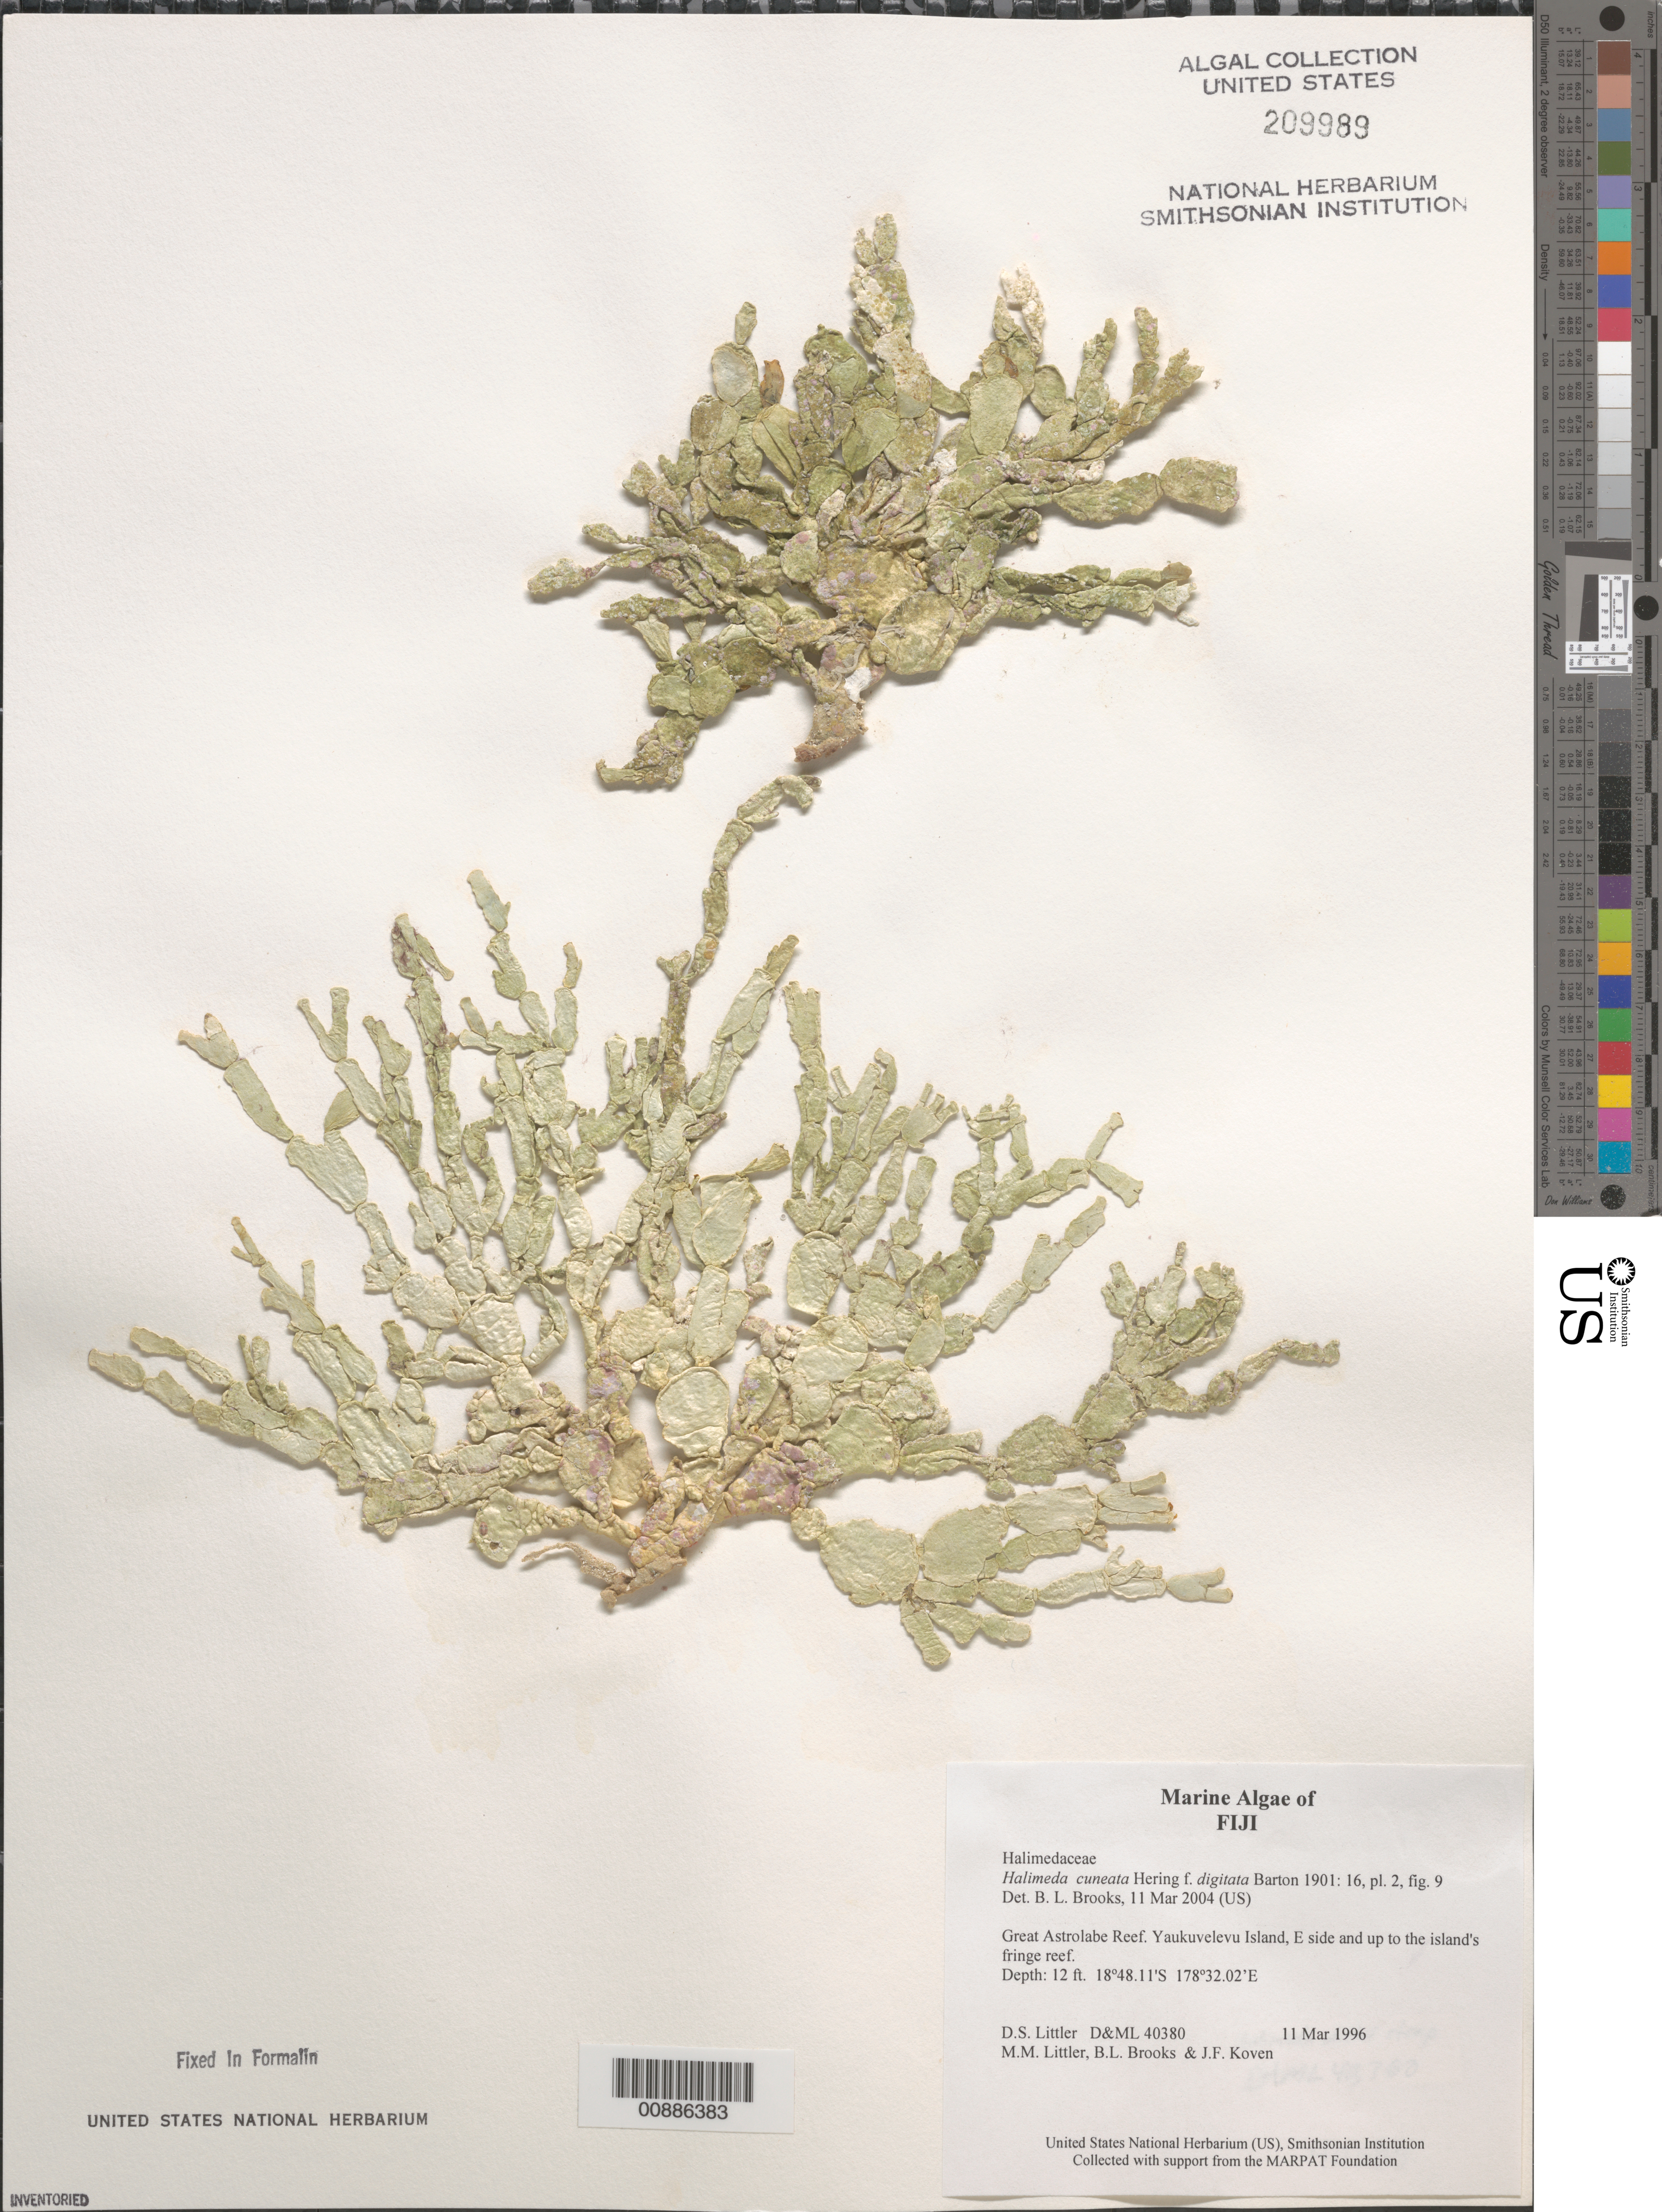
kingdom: Plantae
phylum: Chlorophyta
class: Ulvophyceae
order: Bryopsidales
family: Halimedaceae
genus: Halimeda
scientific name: Halimeda cuneata f. digitata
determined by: Brooks, B. L., (BOT), Smithsonian Institution - National Museum of Natural History (UNITED STATES)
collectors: D. S. Littler, M. M. Littler, B. Brooks & J. Koven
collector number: D&ML 40380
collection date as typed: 11 Mar 1996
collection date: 1996-03-11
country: Fiji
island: Yaukuve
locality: Great Astrolabe Reef, east side of island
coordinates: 18 48.11'S, 178 32.02'E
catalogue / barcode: US 209989